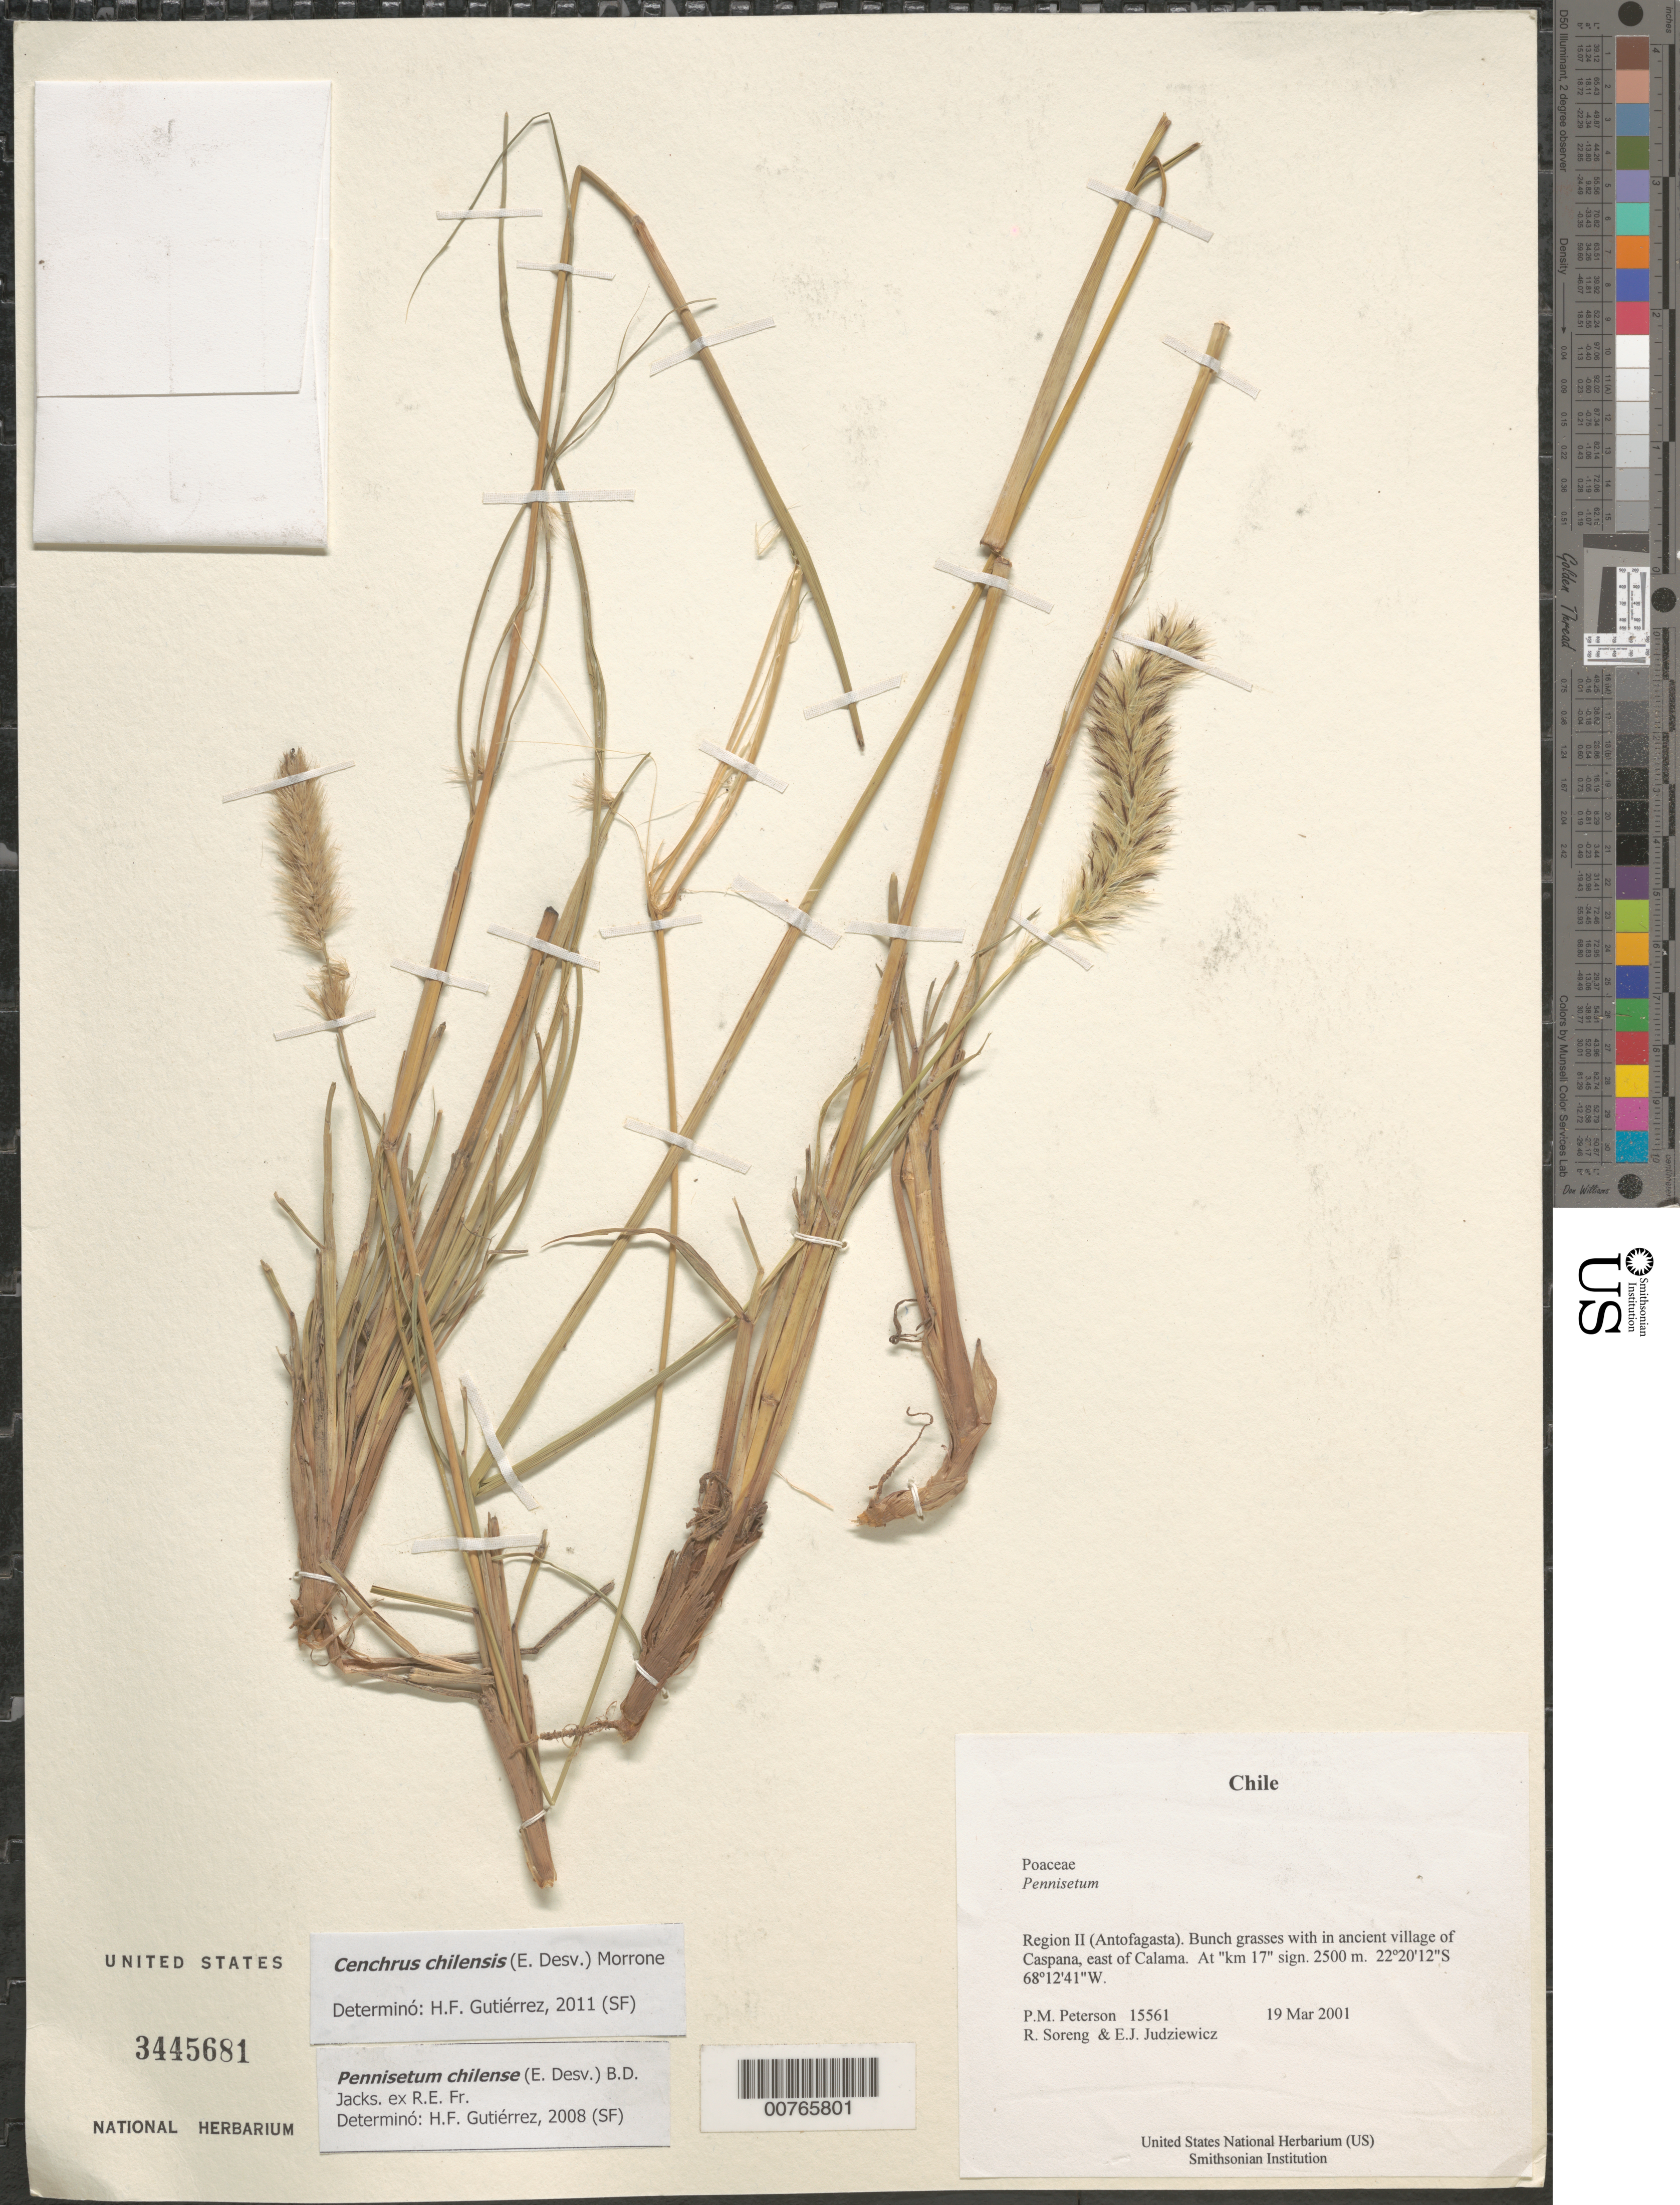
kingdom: Plantae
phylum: Tracheophyta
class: Liliopsida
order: Poales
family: Poaceae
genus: Cenchrus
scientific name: Cenchrus chilensis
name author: (É. Desv.) Morrone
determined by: Gutiérrez, H. F.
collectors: P. M. Peterson, R. J. Soreng & E. J. Judziewicz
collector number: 15561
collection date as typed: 19 Mar 2001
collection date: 2001-03-19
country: Chile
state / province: Antofagasta (II)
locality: Bunch grasses with in ancient village of Caspana, east of Calama. At "km 17" sign.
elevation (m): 2500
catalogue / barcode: US 3445681